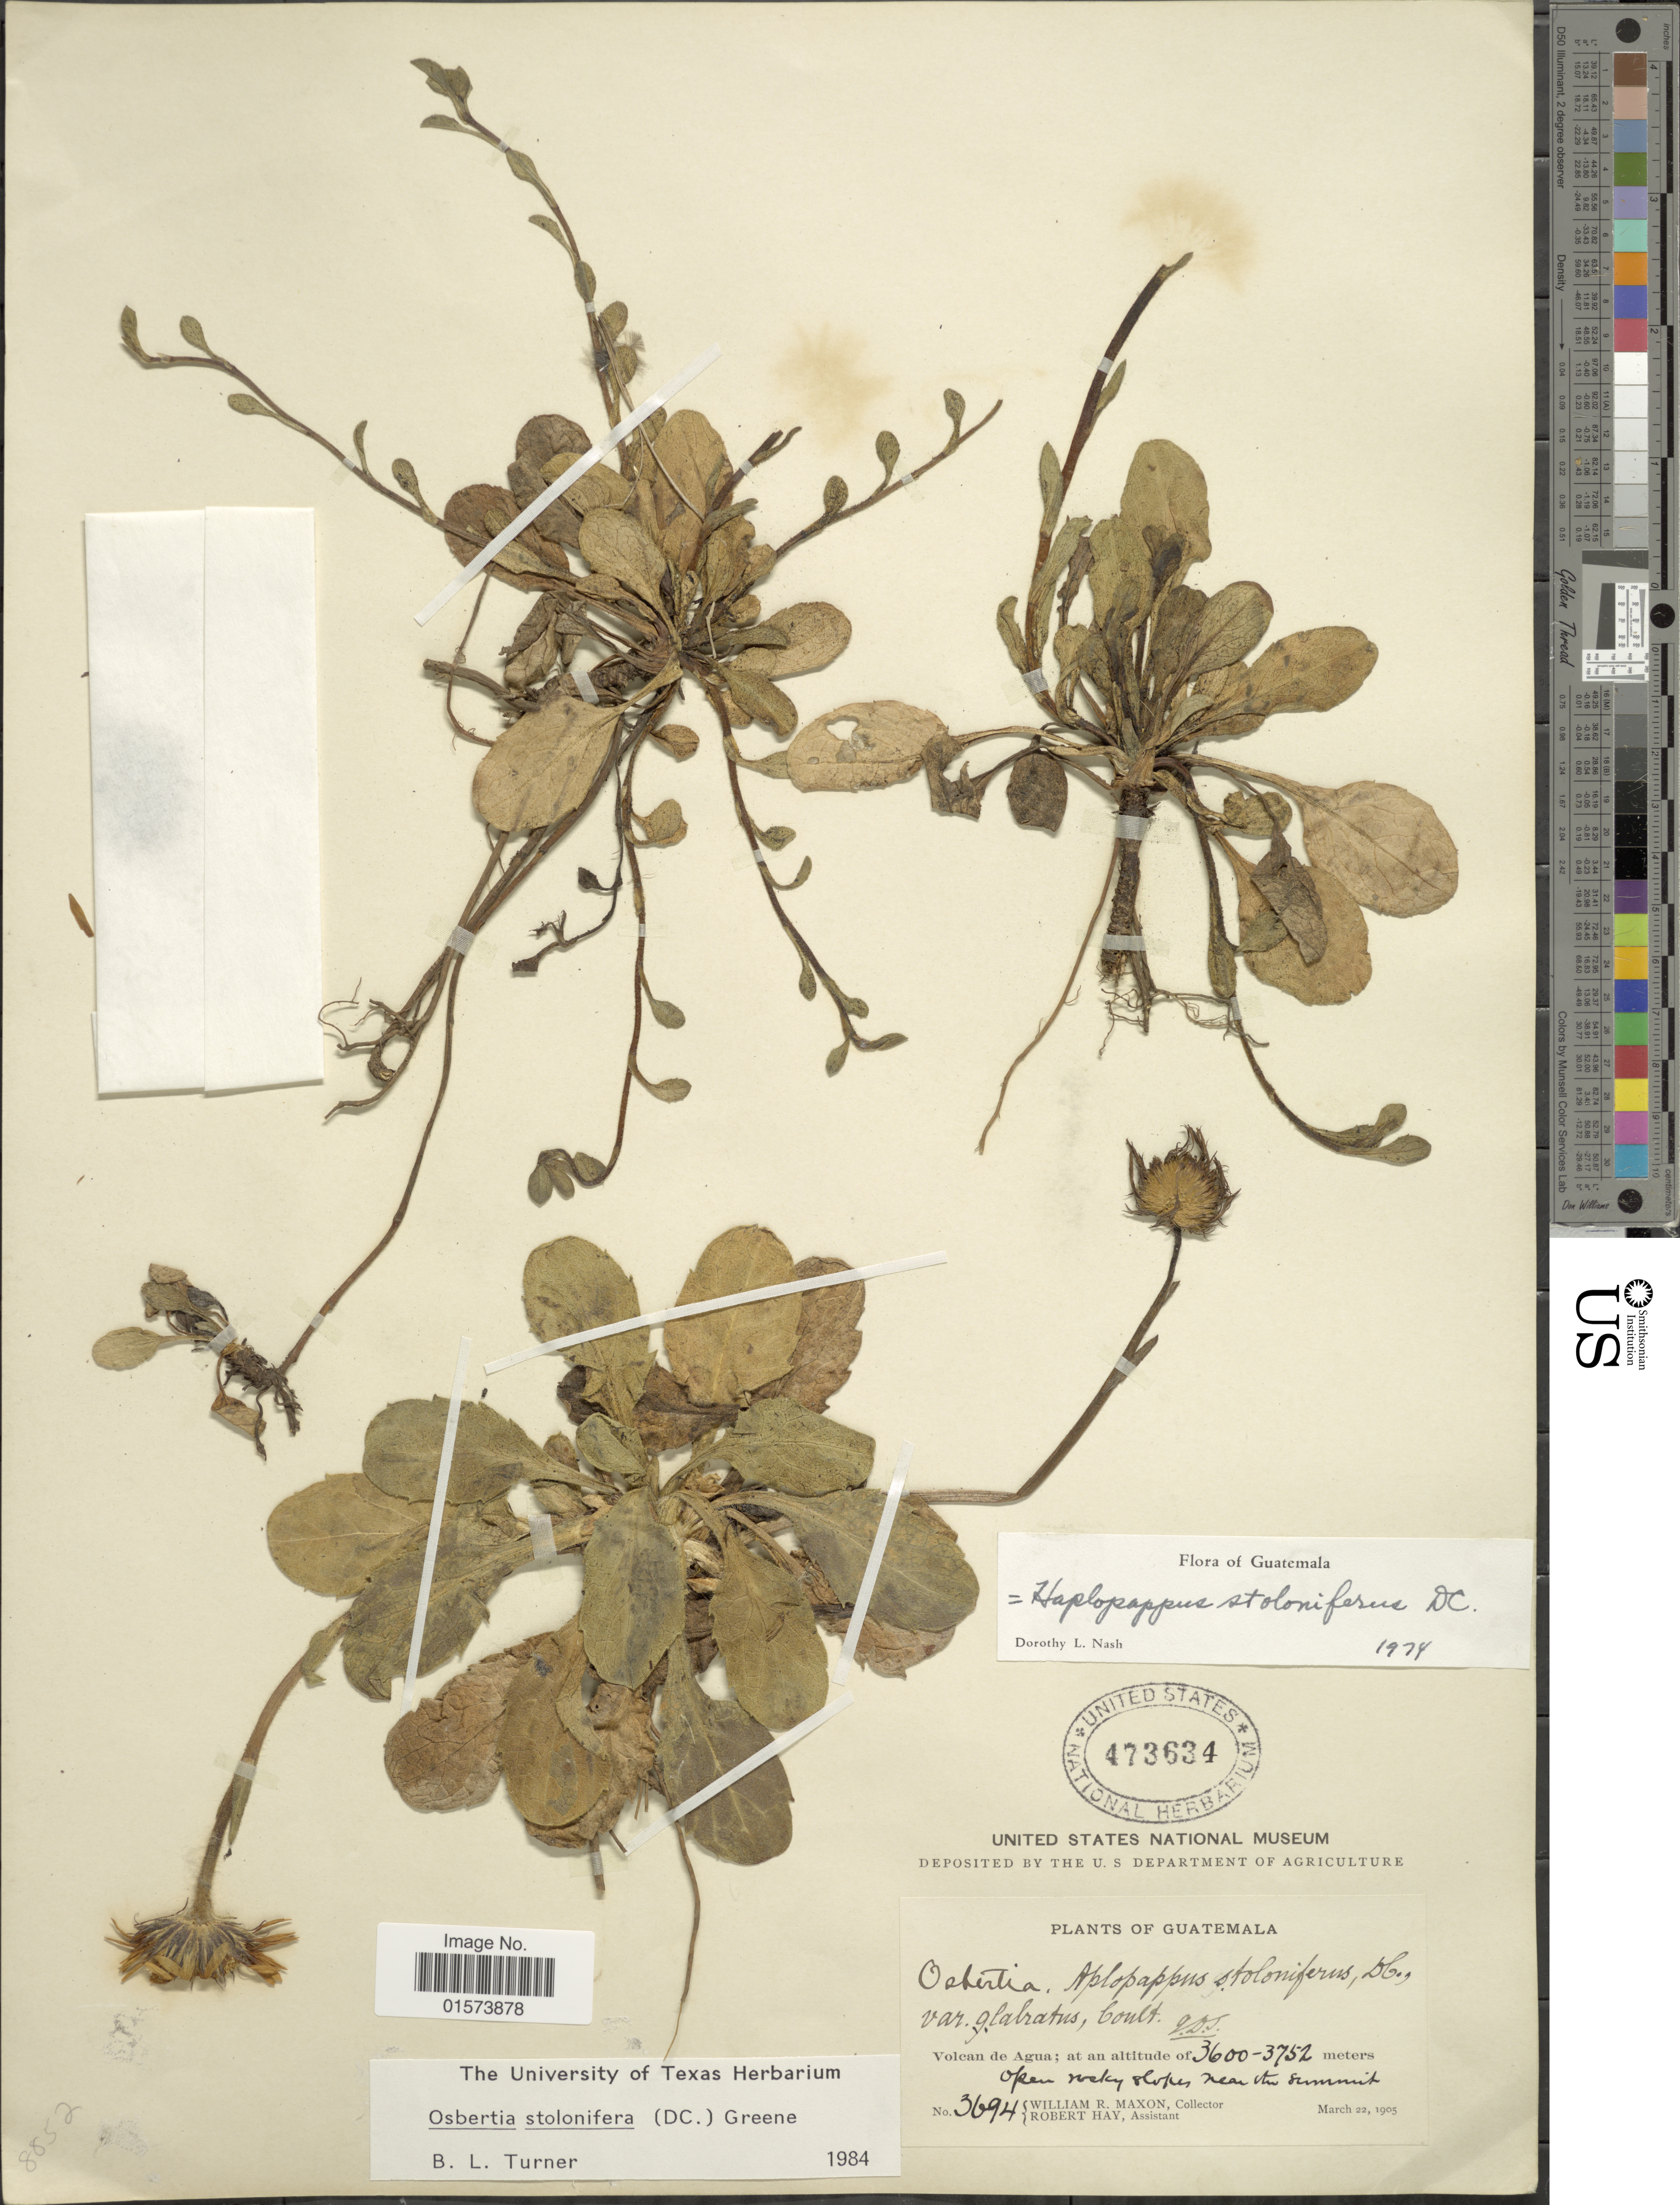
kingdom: Plantae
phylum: Tracheophyta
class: Magnoliopsida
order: Asterales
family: Asteraceae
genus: Osbertia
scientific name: Osbertia stolonifera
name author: (DC.) Greene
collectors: W. R. Maxon & R. H. Hay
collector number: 3694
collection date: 1905-03-22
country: Guatemala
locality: Volcan de Agua; open rocky slopes near Mtn. Summit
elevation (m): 3600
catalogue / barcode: US 473634